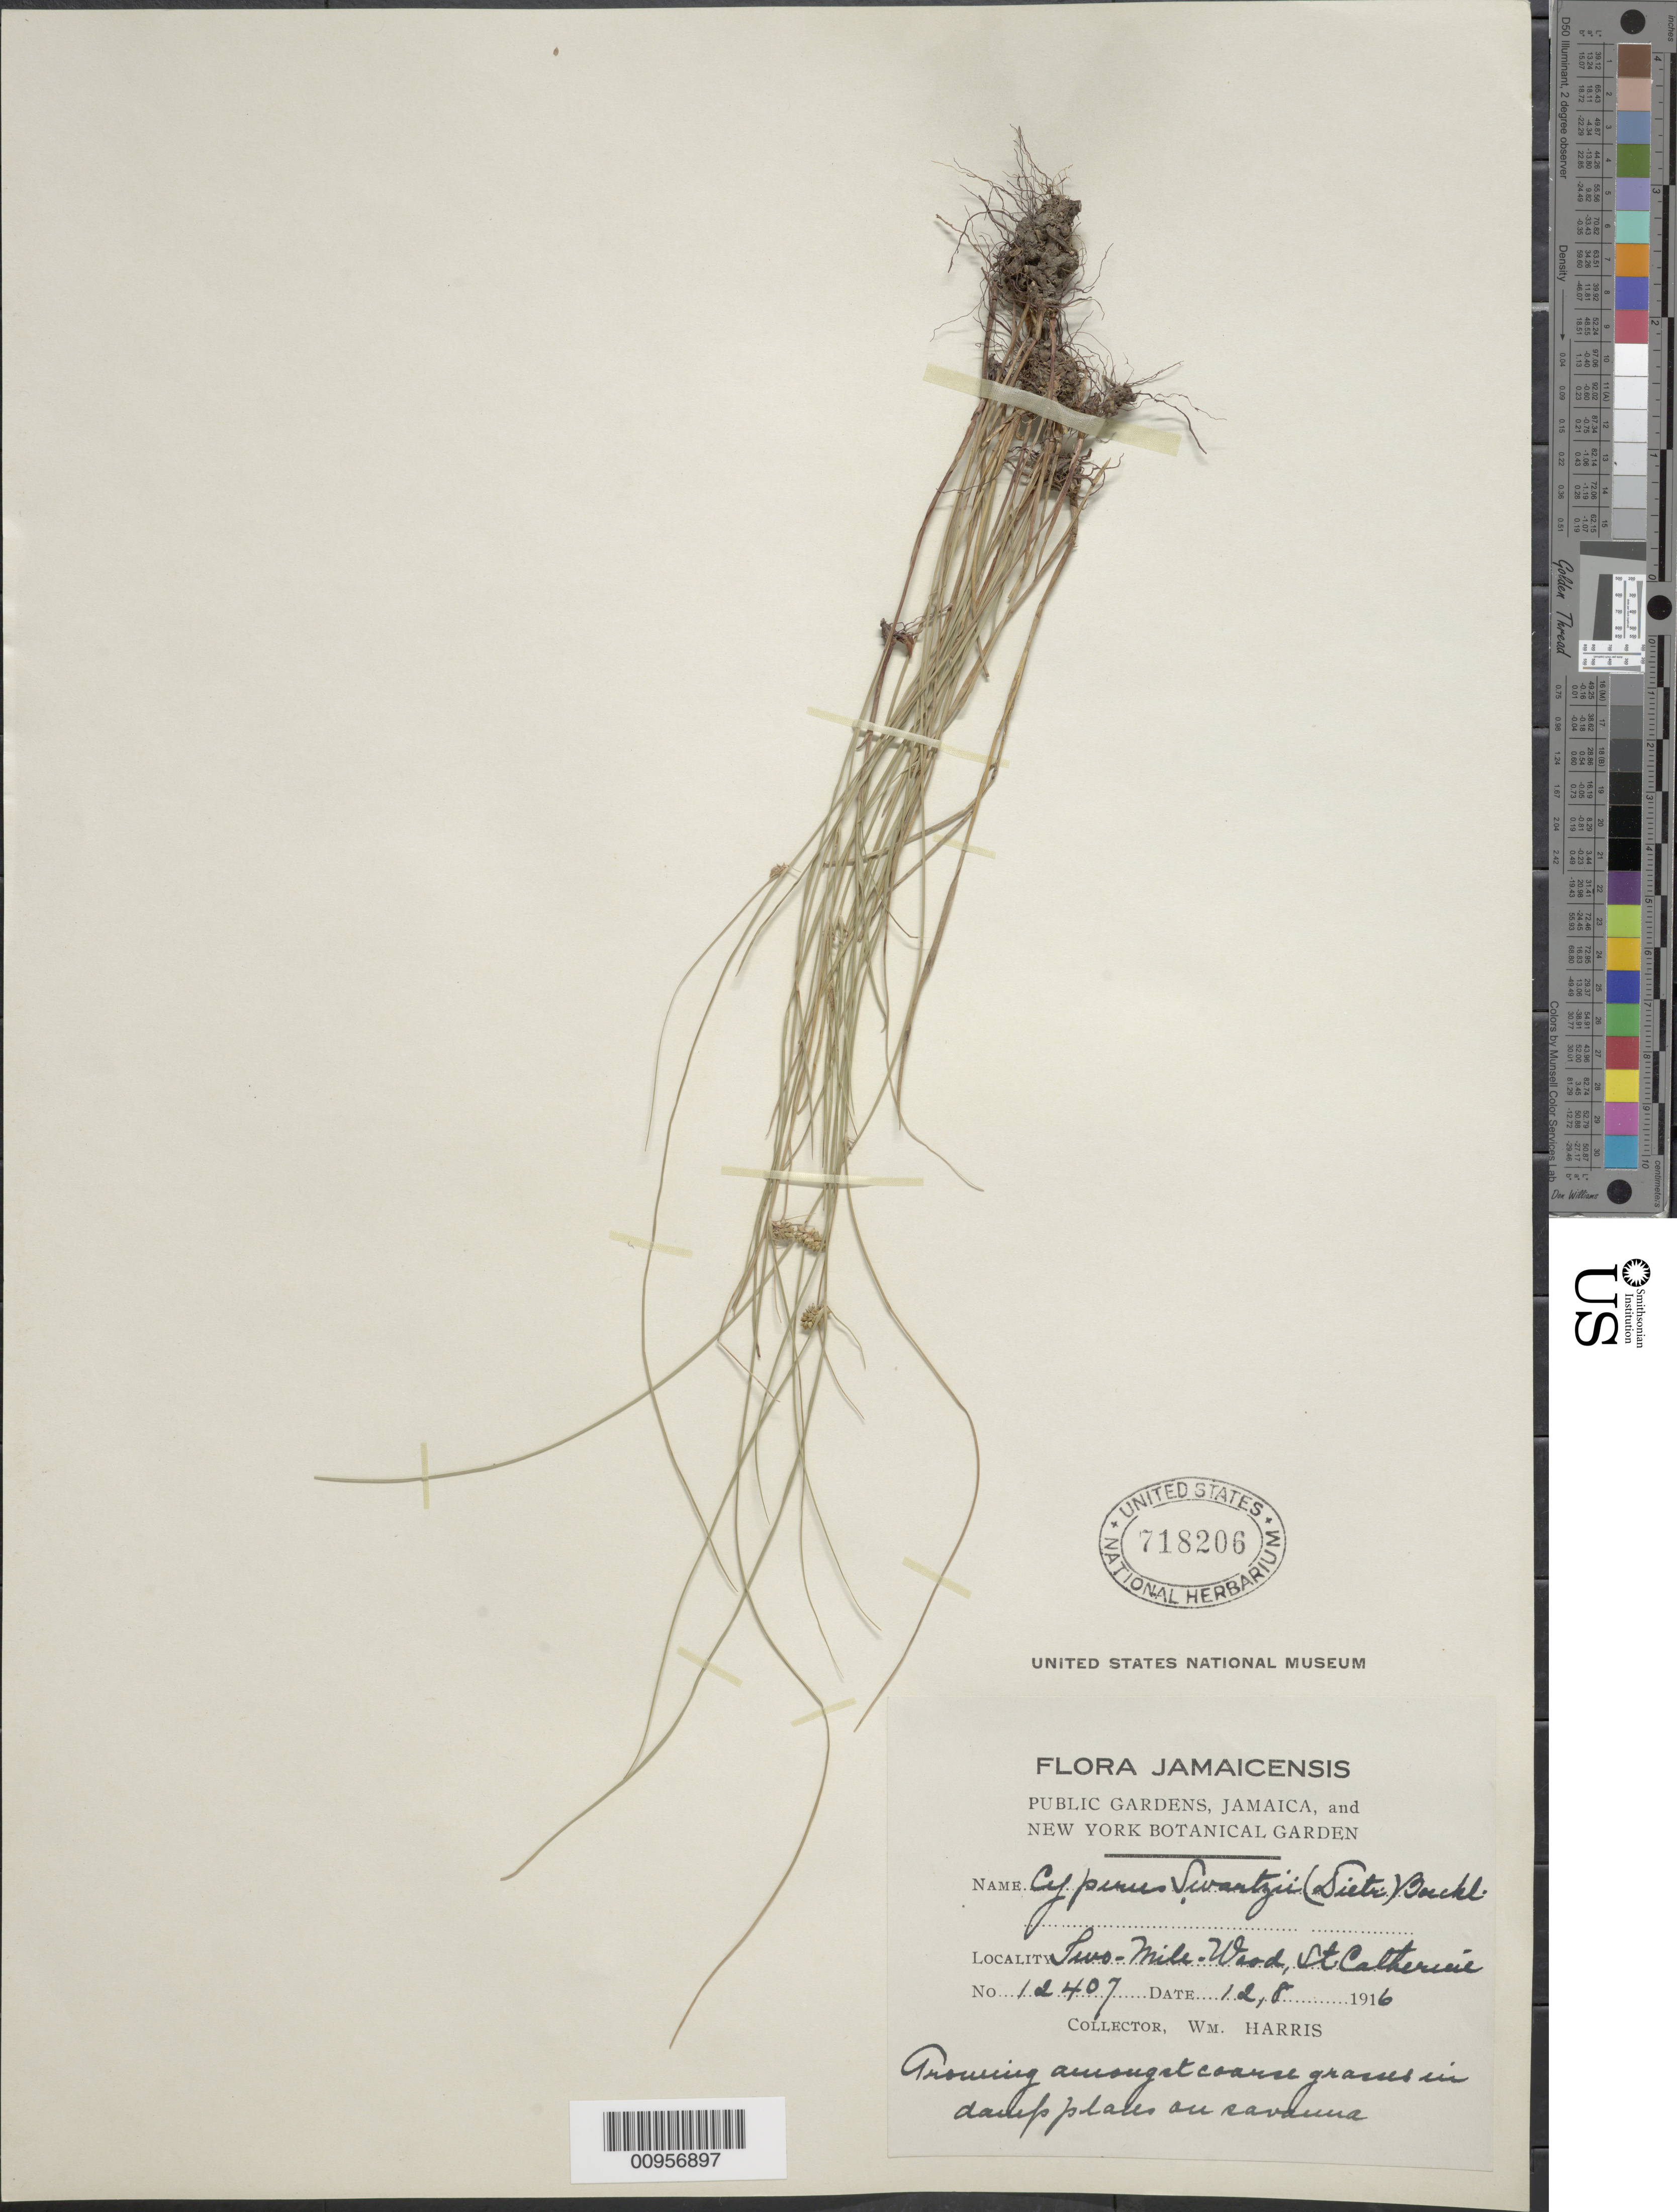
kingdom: Plantae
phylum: Tracheophyta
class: Liliopsida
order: Poales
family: Cyperaceae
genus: Cyperus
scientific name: Cyperus swartzii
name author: (A. Dietr.) Boeckeler ex Kük.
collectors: W. H. Harris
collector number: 12407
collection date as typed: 12 Aug 1916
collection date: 1916-08-12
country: Jamaica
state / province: Saint Catherine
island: Jamaica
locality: Two-Mile-Wood, savanna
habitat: Growing amongst coarse grasses in damp places on savanna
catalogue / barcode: US 718206